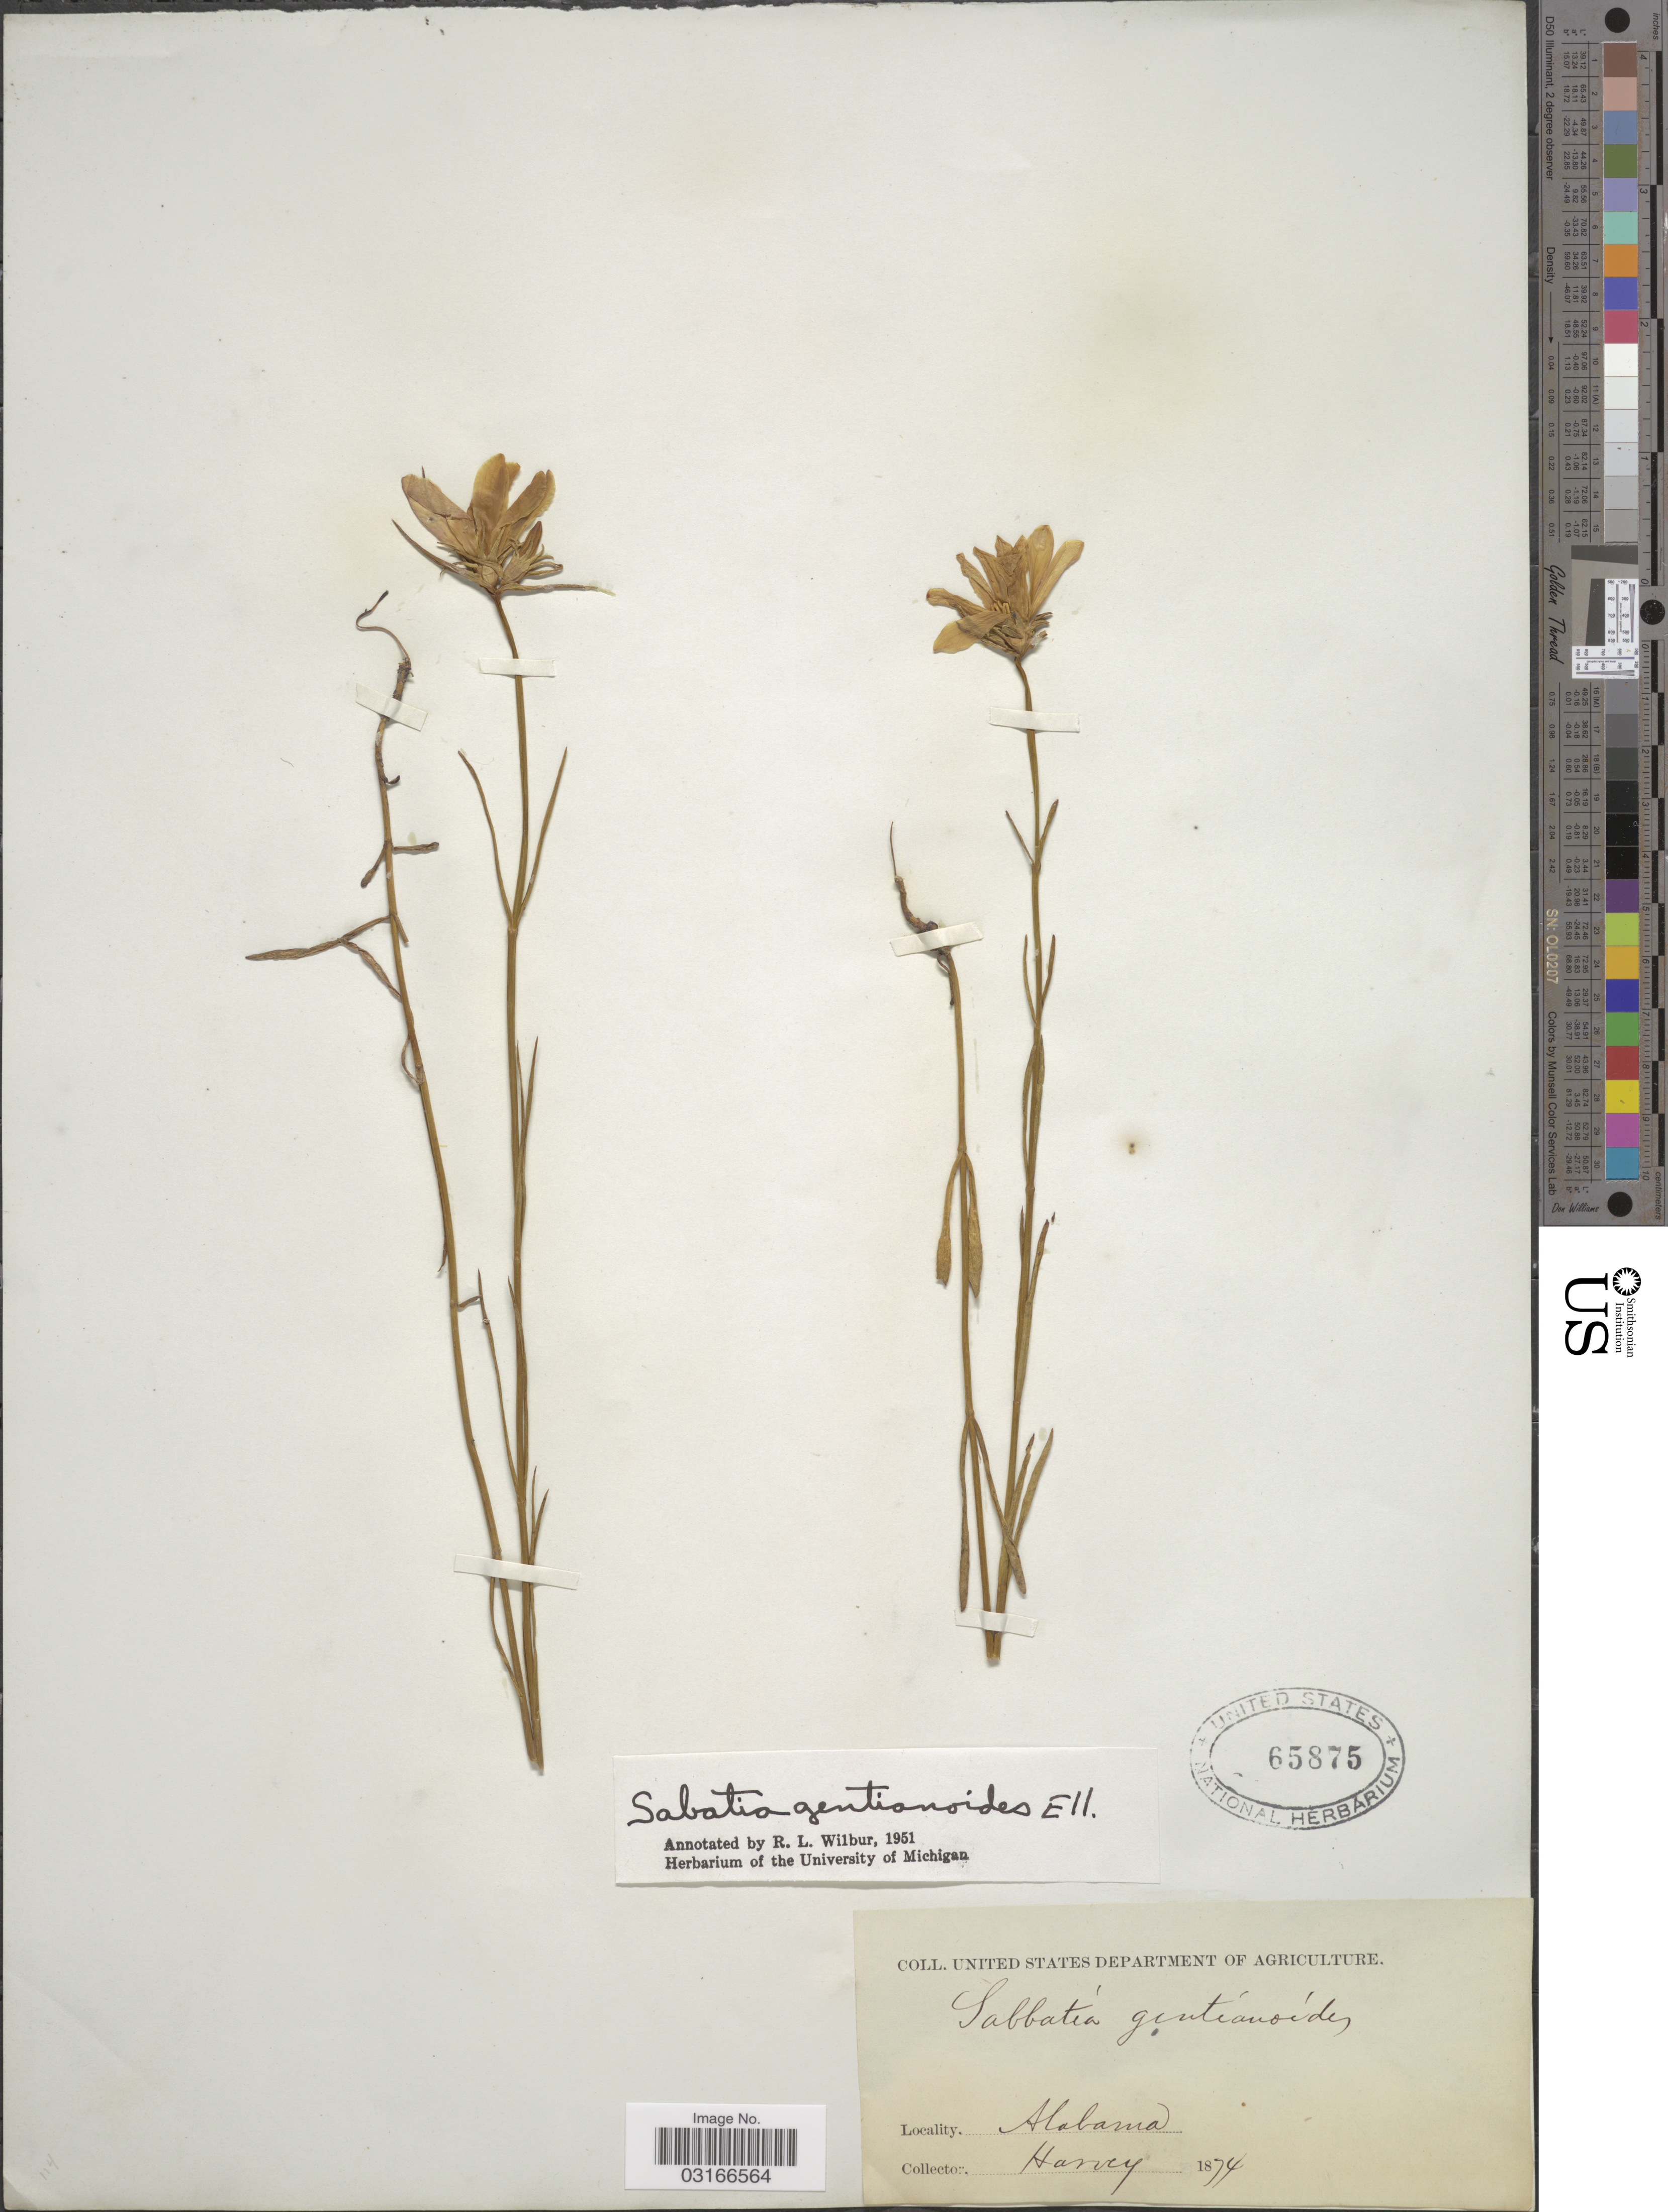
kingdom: Plantae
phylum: Tracheophyta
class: Magnoliopsida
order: Gentianales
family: Gentianaceae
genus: Sabatia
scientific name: Sabatia gentianoides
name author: Elliott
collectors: -. Harvey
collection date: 1874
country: United States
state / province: Alabama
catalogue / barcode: US 65875